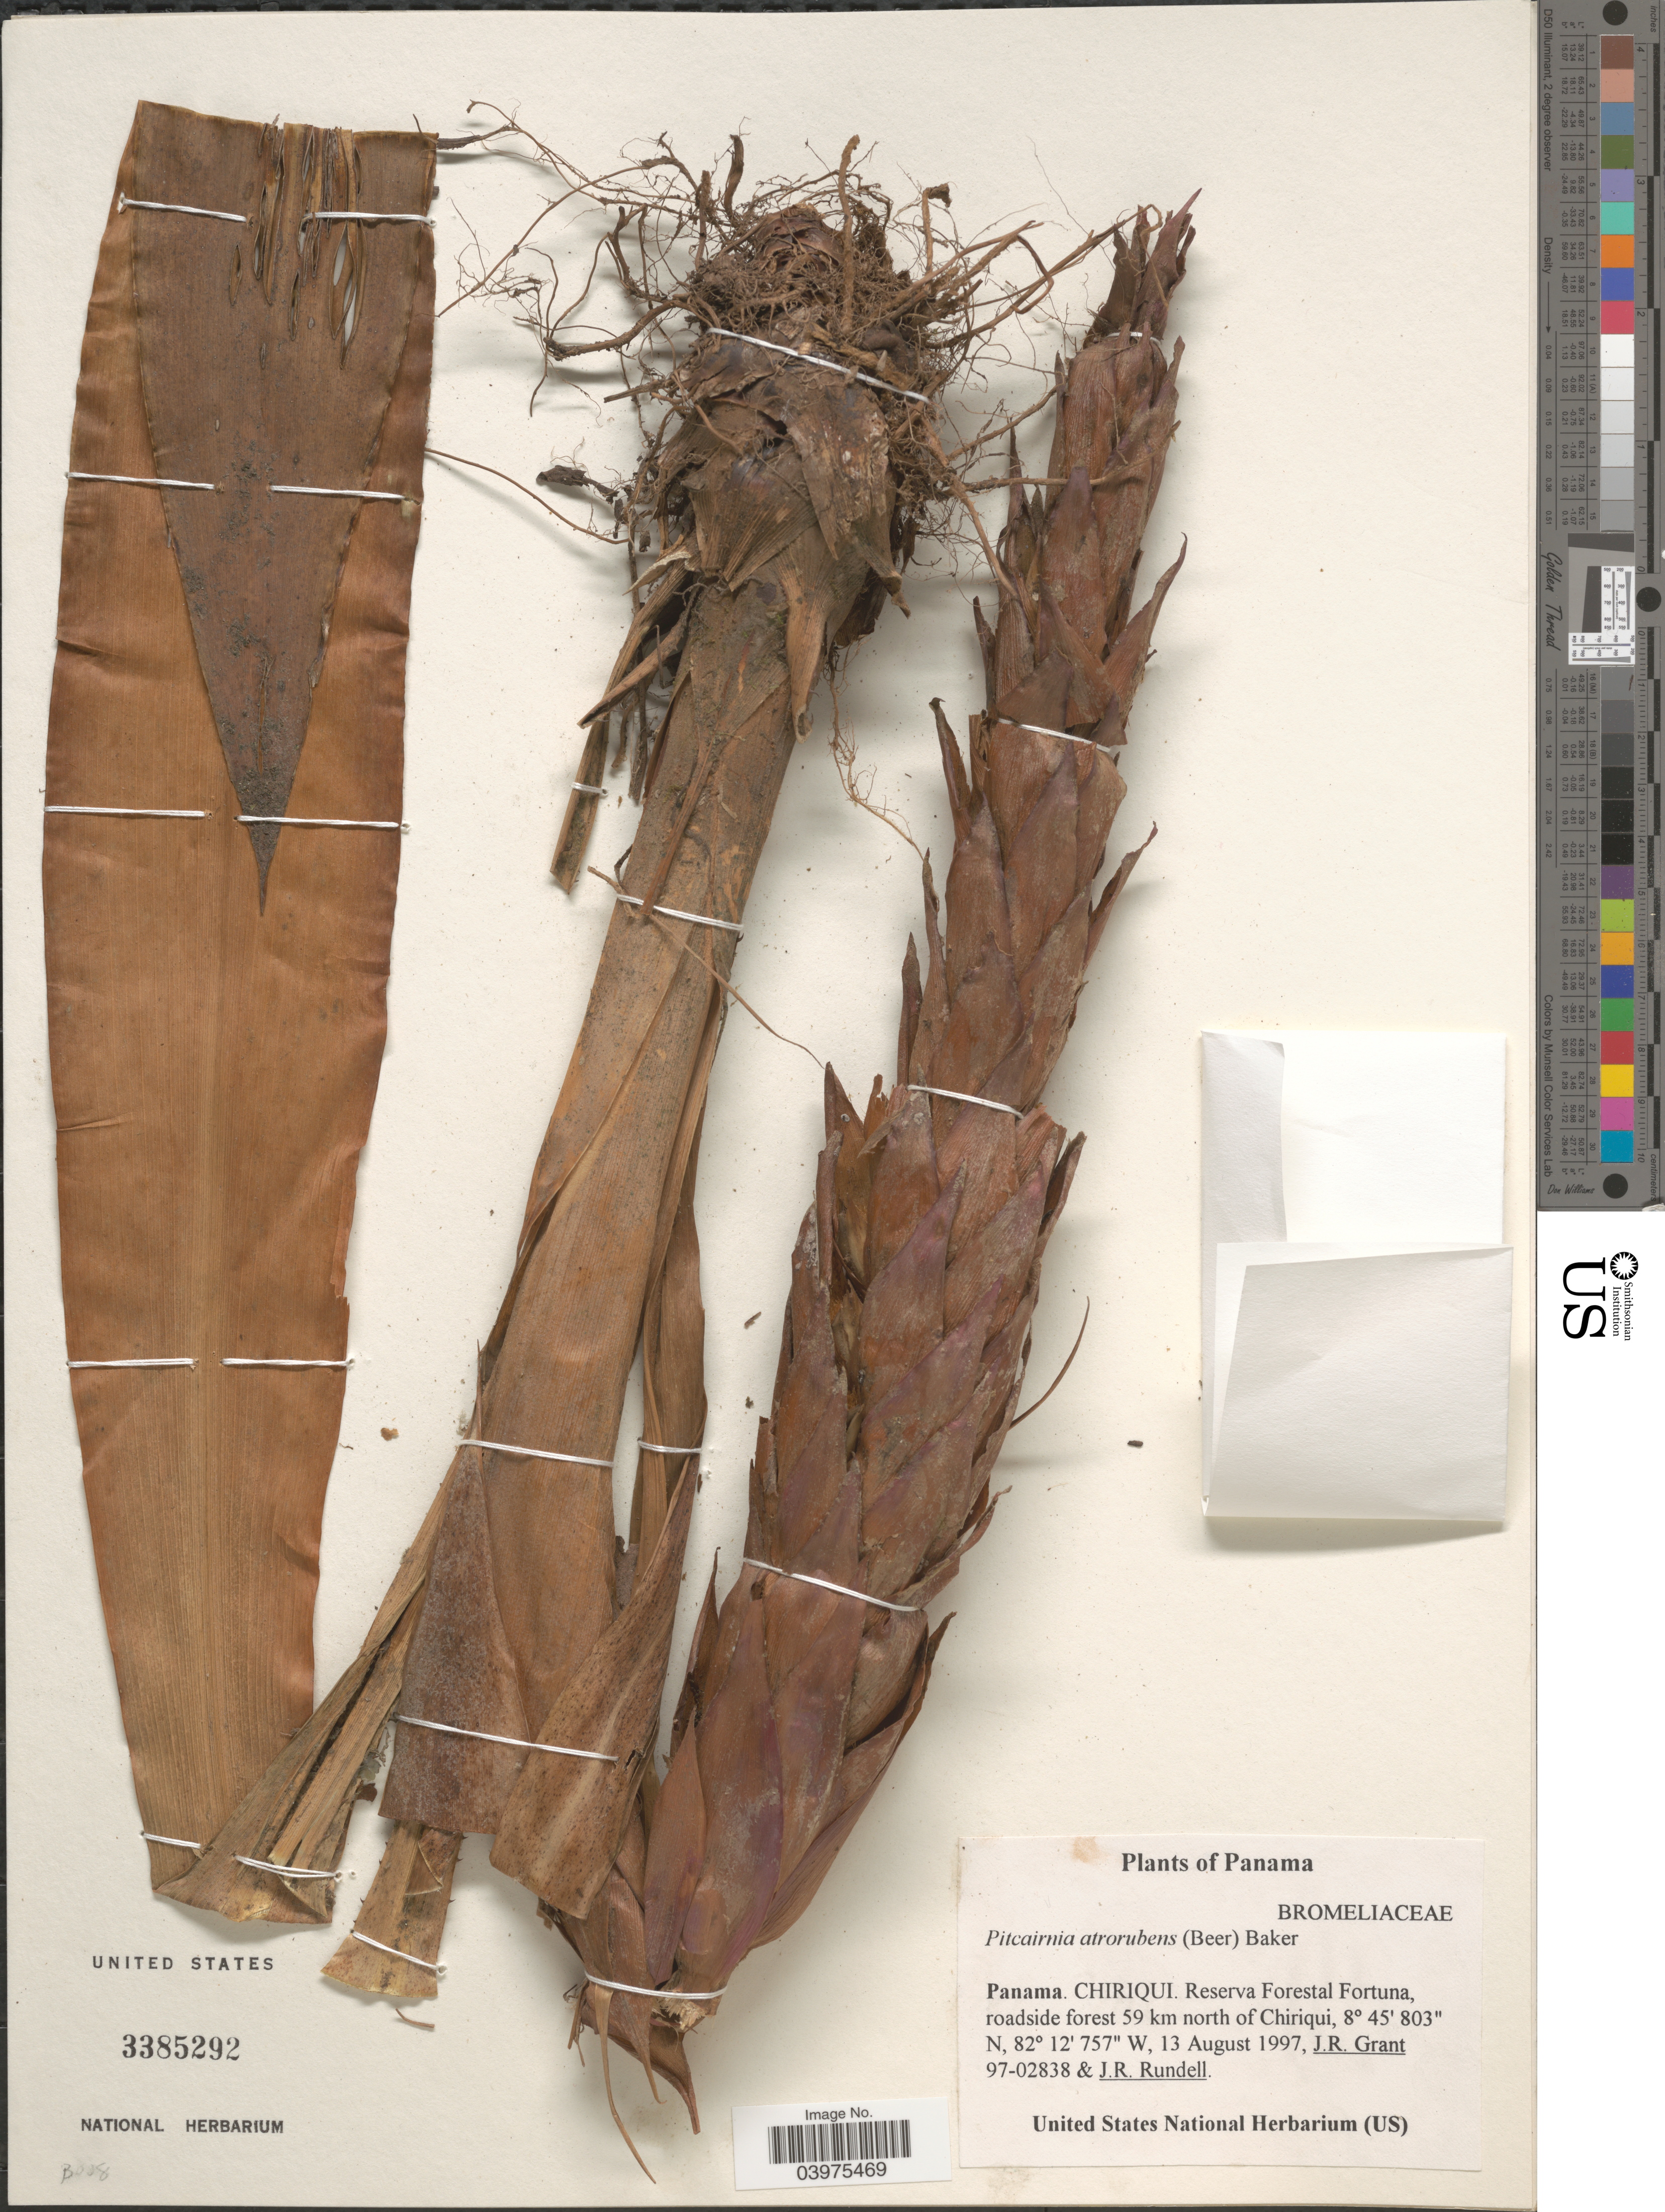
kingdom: Plantae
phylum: Tracheophyta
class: Liliopsida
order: Poales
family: Bromeliaceae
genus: Pitcairnia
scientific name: Pitcairnia atrorubens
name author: (Beer) Baker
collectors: J. Grant & J. R. Rundell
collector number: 97-02838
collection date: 1997-08-13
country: Panama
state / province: Chiriqui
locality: Reserve Forestal Fortuna, roadside forest 59 km north of Chiriqui.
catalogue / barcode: US 3385292